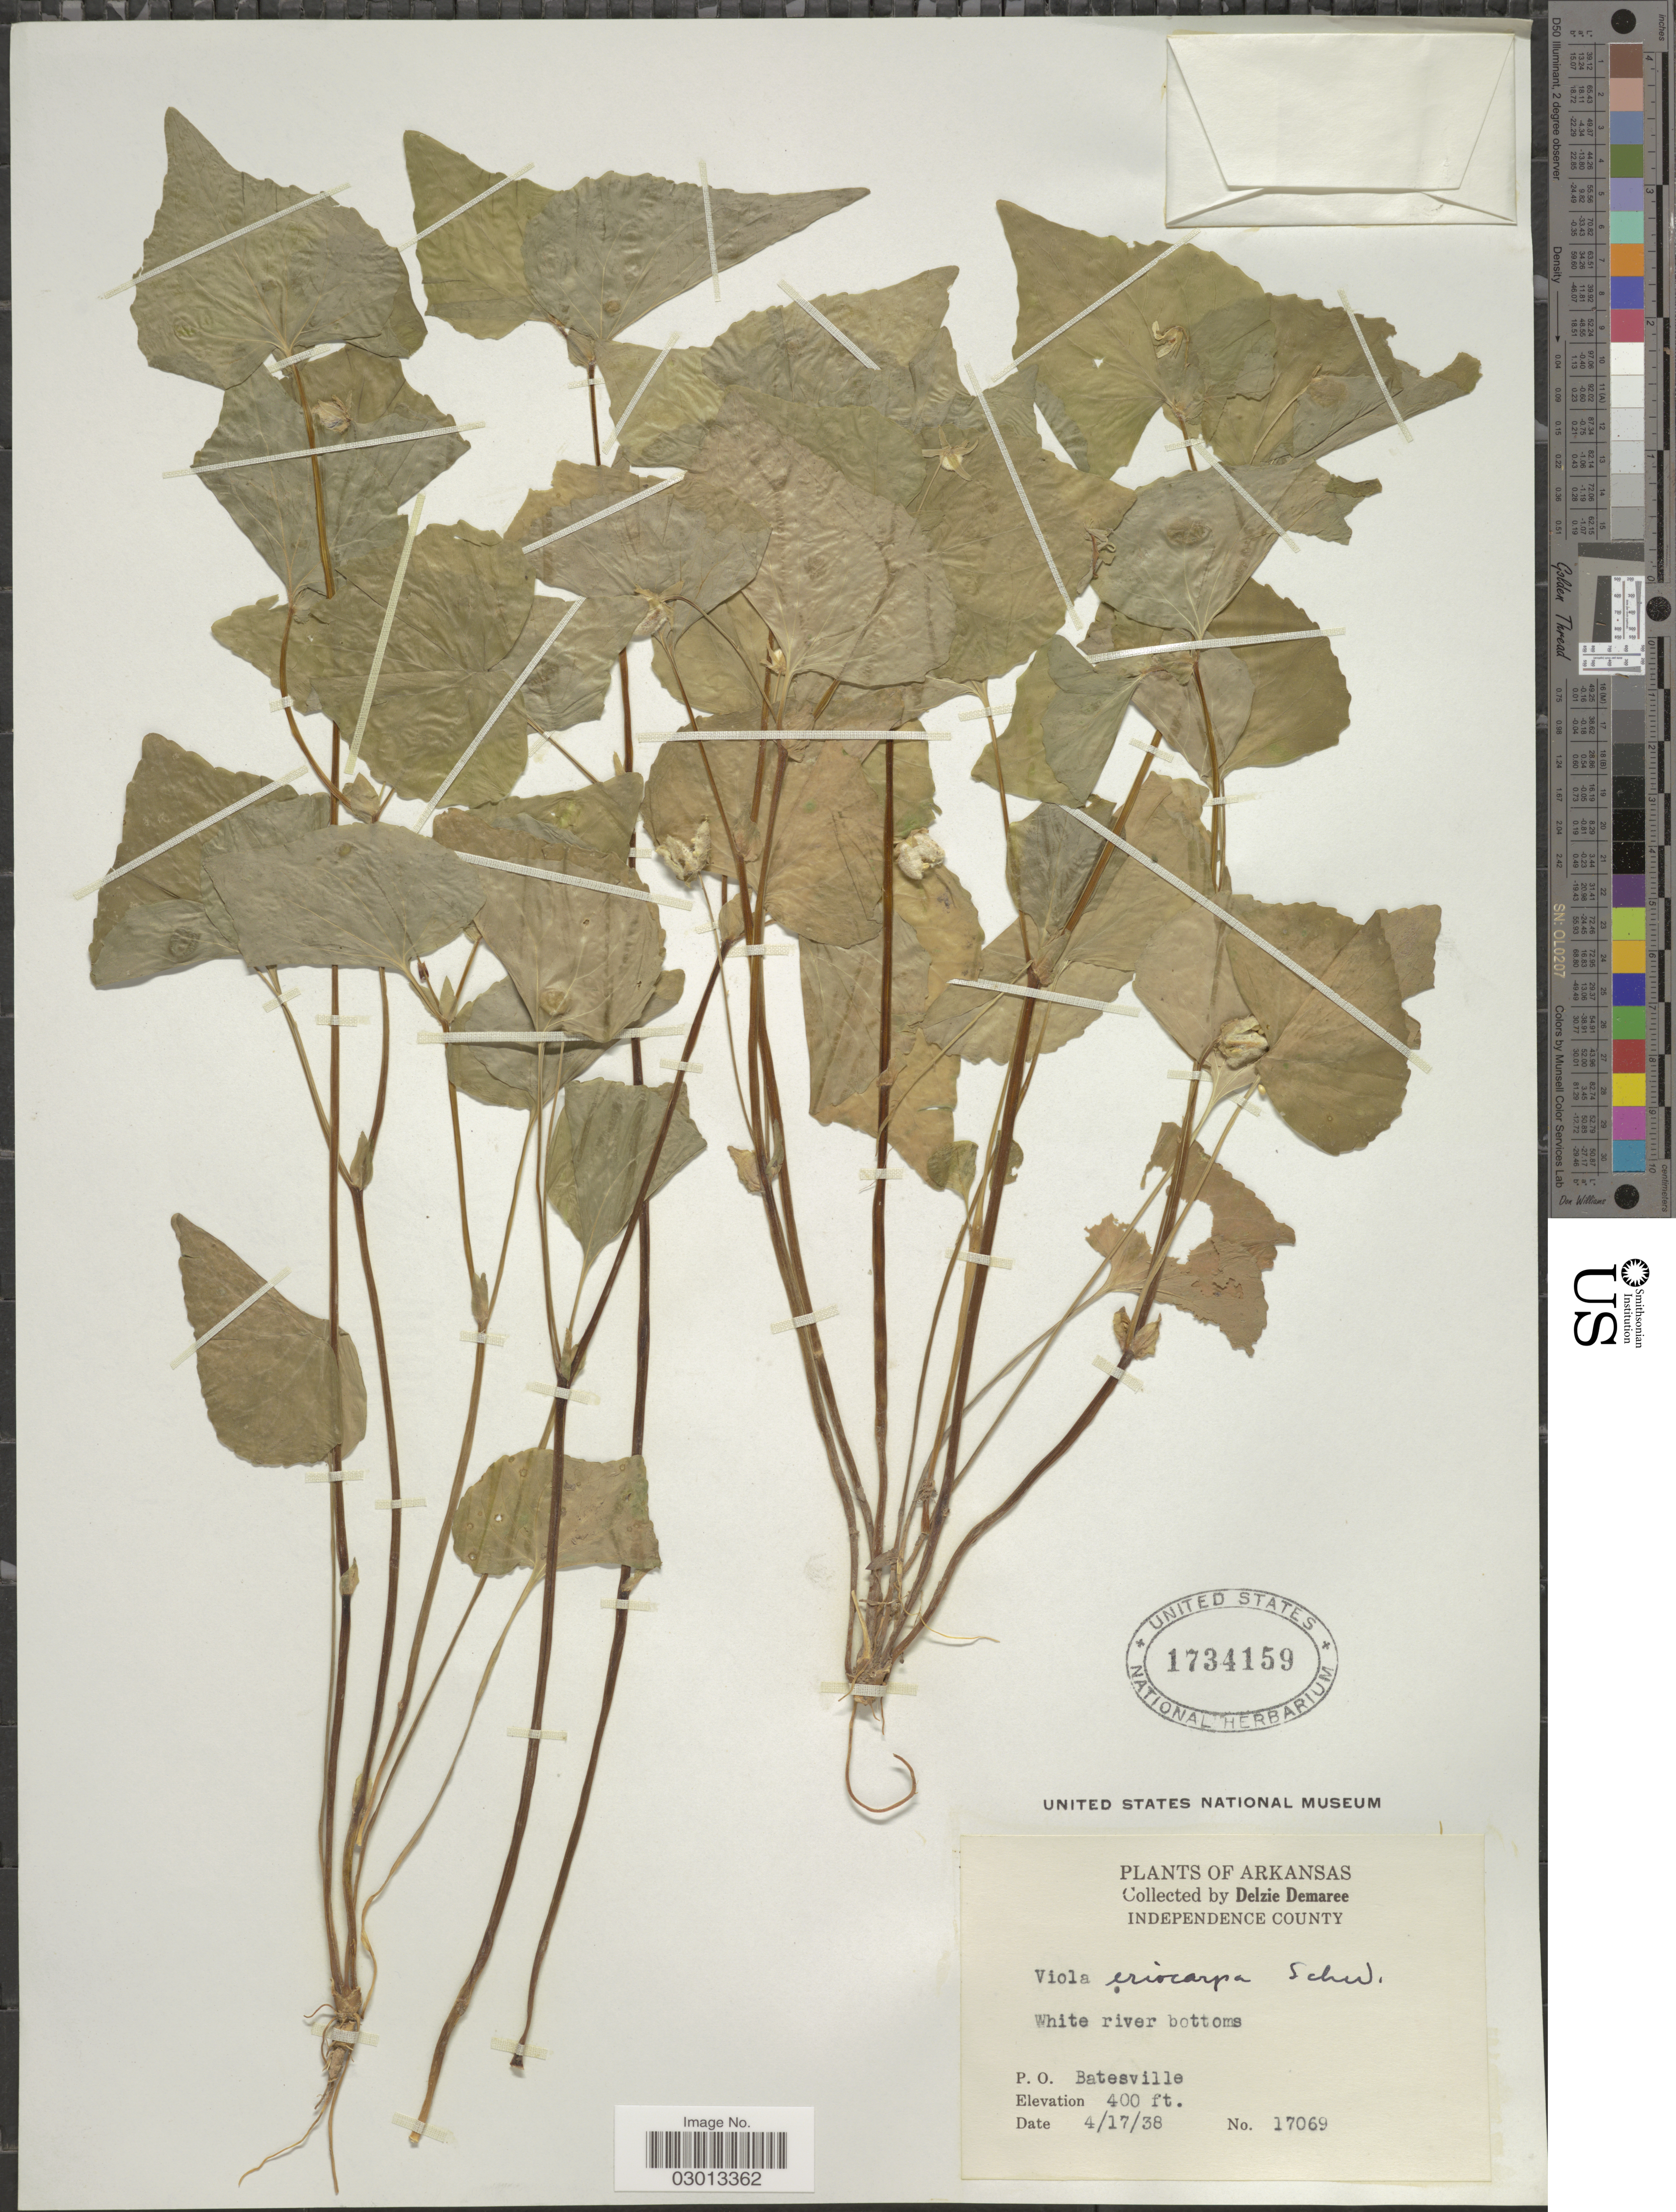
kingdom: Plantae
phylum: Tracheophyta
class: Magnoliopsida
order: Malpighiales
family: Violaceae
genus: Viola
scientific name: Viola pensylvanica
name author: Michx.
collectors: D. Demaree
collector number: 17069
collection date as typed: Transcribed d/m/y: 17/4/38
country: United States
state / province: Arkansas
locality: Independence County. White river bottoms. P.O. Batesville.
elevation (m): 122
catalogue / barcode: US 1734159